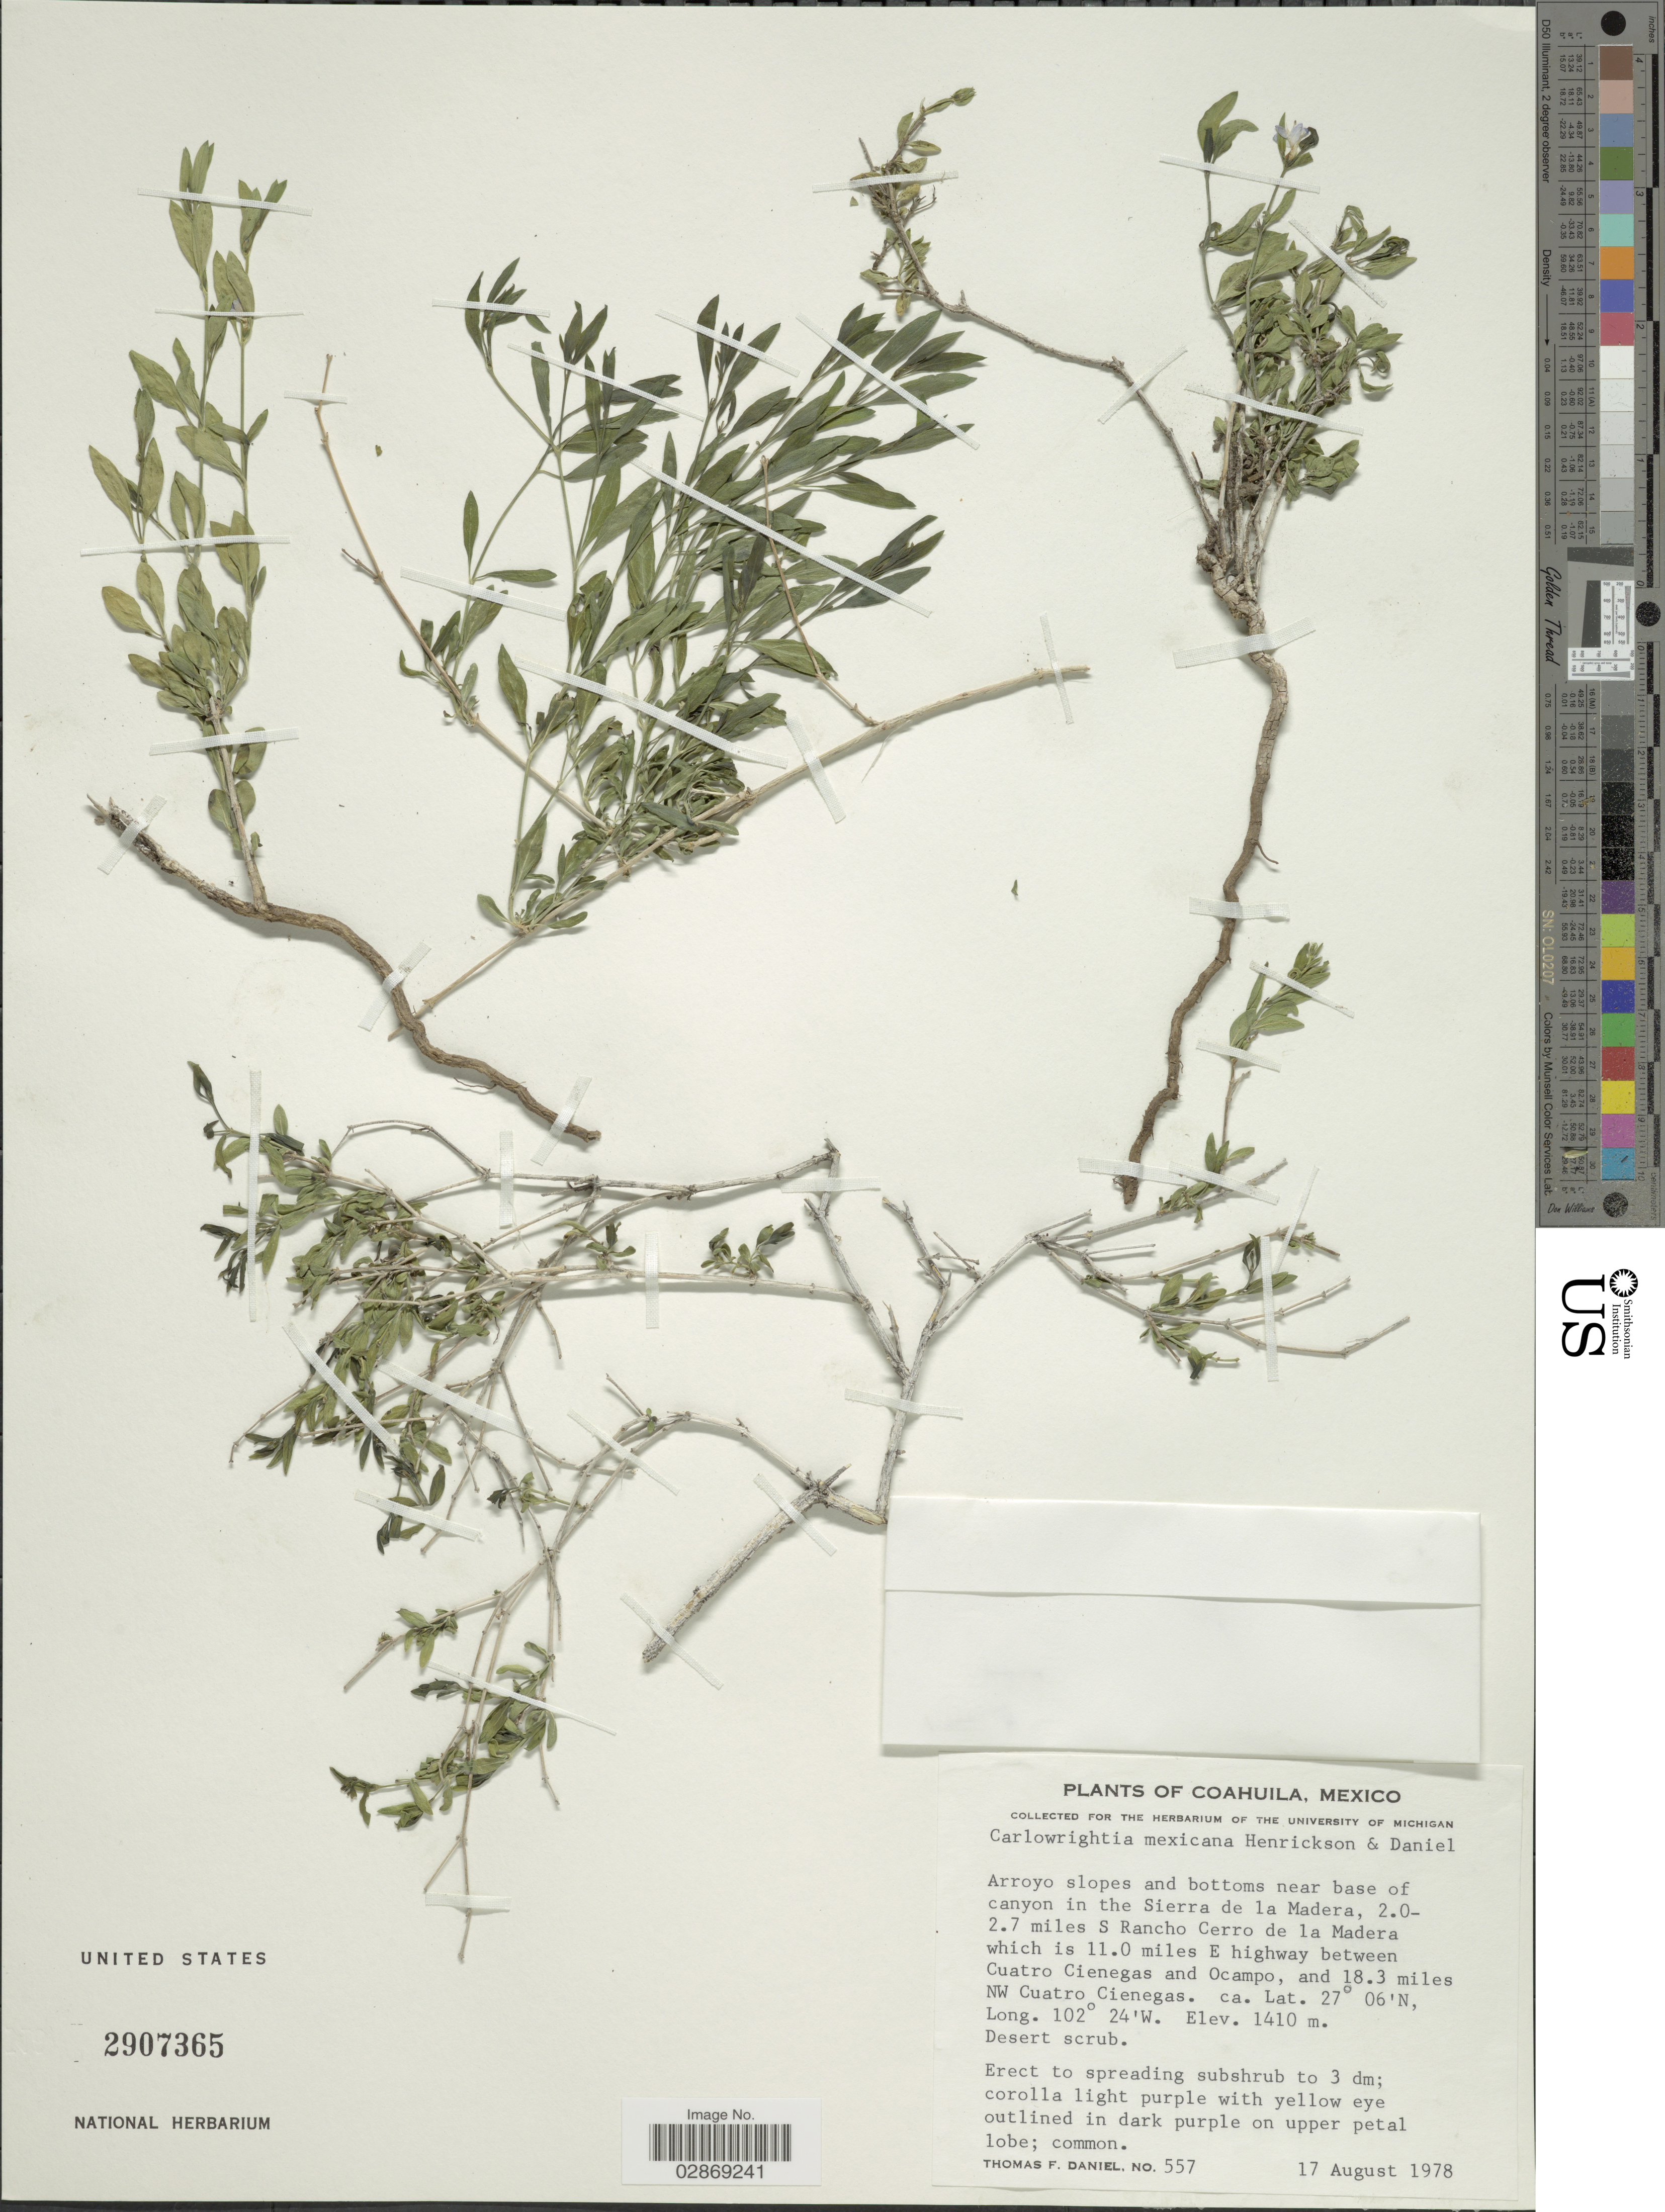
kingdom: Plantae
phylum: Tracheophyta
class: Magnoliopsida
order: Lamiales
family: Acanthaceae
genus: Carlowrightia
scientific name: Carlowrightia mexicana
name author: Henrickson & T.F. Daniel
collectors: T. F. Daniel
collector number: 557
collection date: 1978-08-17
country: Mexico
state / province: Coahuila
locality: Arroyo slopes and bottoms near base of canyon in the Sierra de la Madera, 2.0-2.7 miles S Rancho Cerro de la Madera which is 11.0 miles E highway between Cuatro Cienegas and Ocampo, and 18.3 miles NW Cuatro Cienegas.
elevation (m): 1410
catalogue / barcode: US 2907365